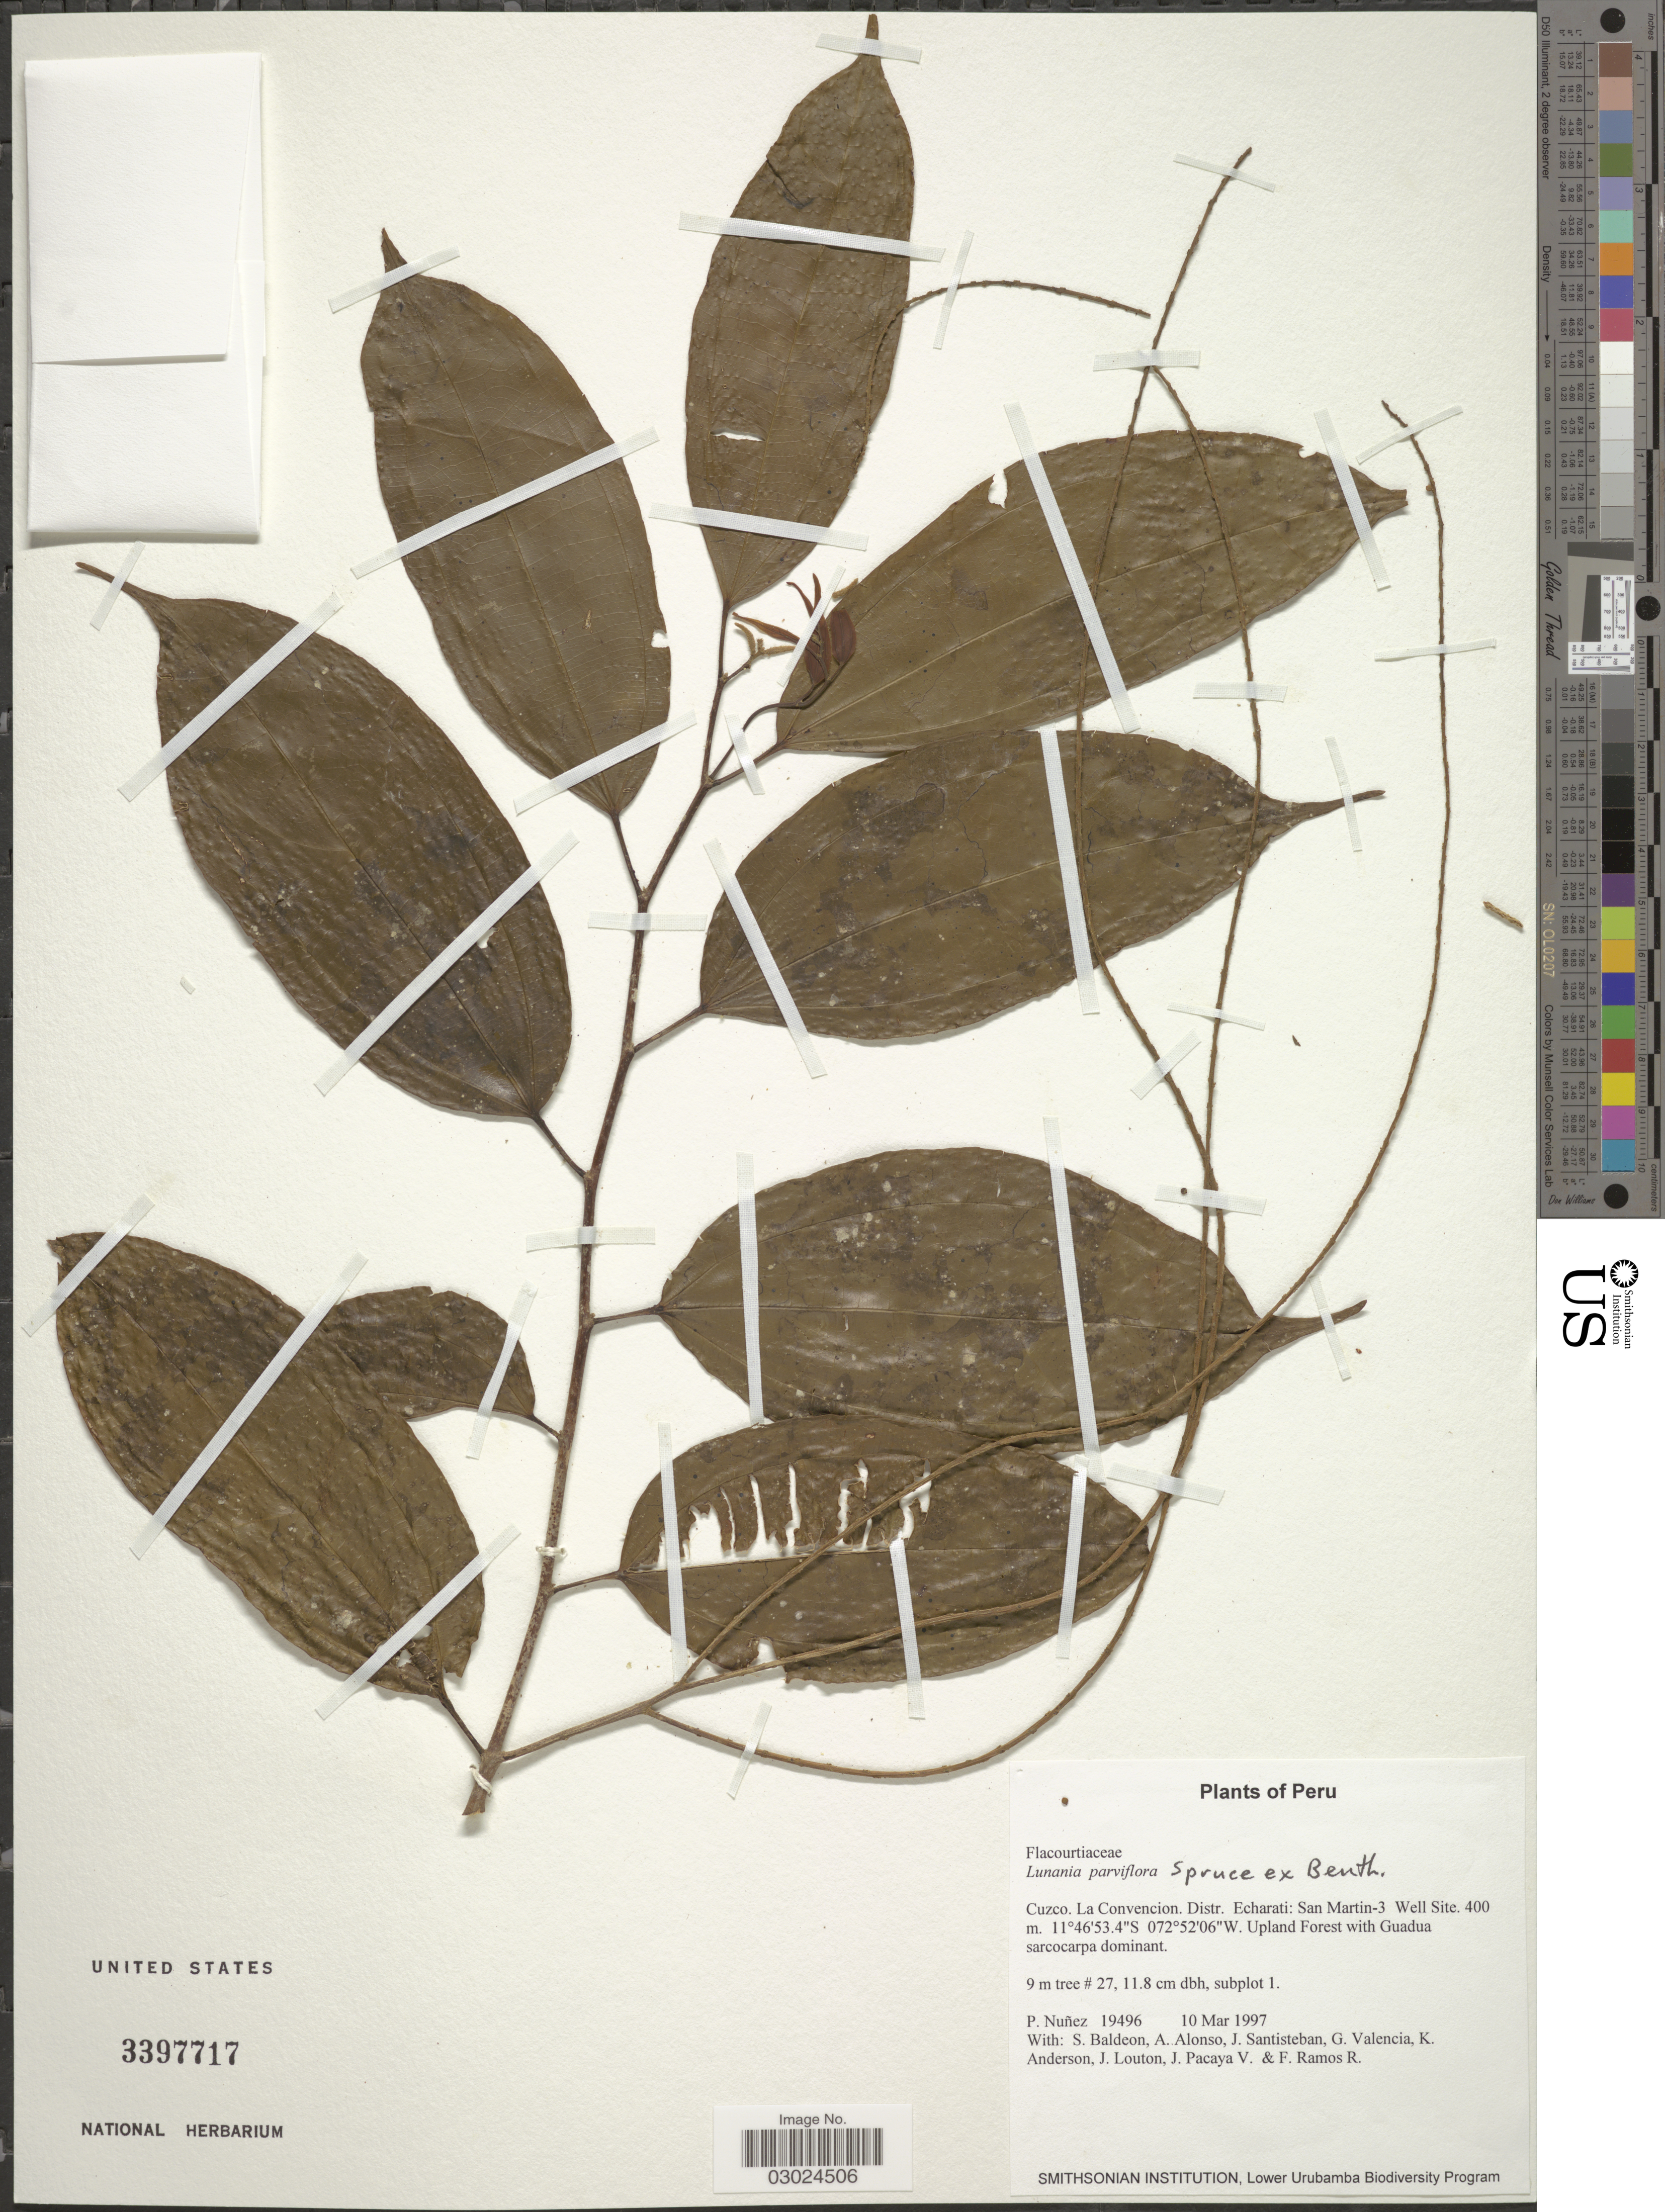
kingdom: Plantae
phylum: Tracheophyta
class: Magnoliopsida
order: Malpighiales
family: Salicaceae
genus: Lunania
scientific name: Lunania parviflora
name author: Spruce ex Benth.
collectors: P. Nuñez V., S. Baldeon, A. Alonso, J. Santisteban & et al.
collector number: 19496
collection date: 1997-03-10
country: Peru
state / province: Cusco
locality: La Convencion. Distr. Echarati: San Martin-3 Well Site.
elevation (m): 400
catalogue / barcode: US 3397717